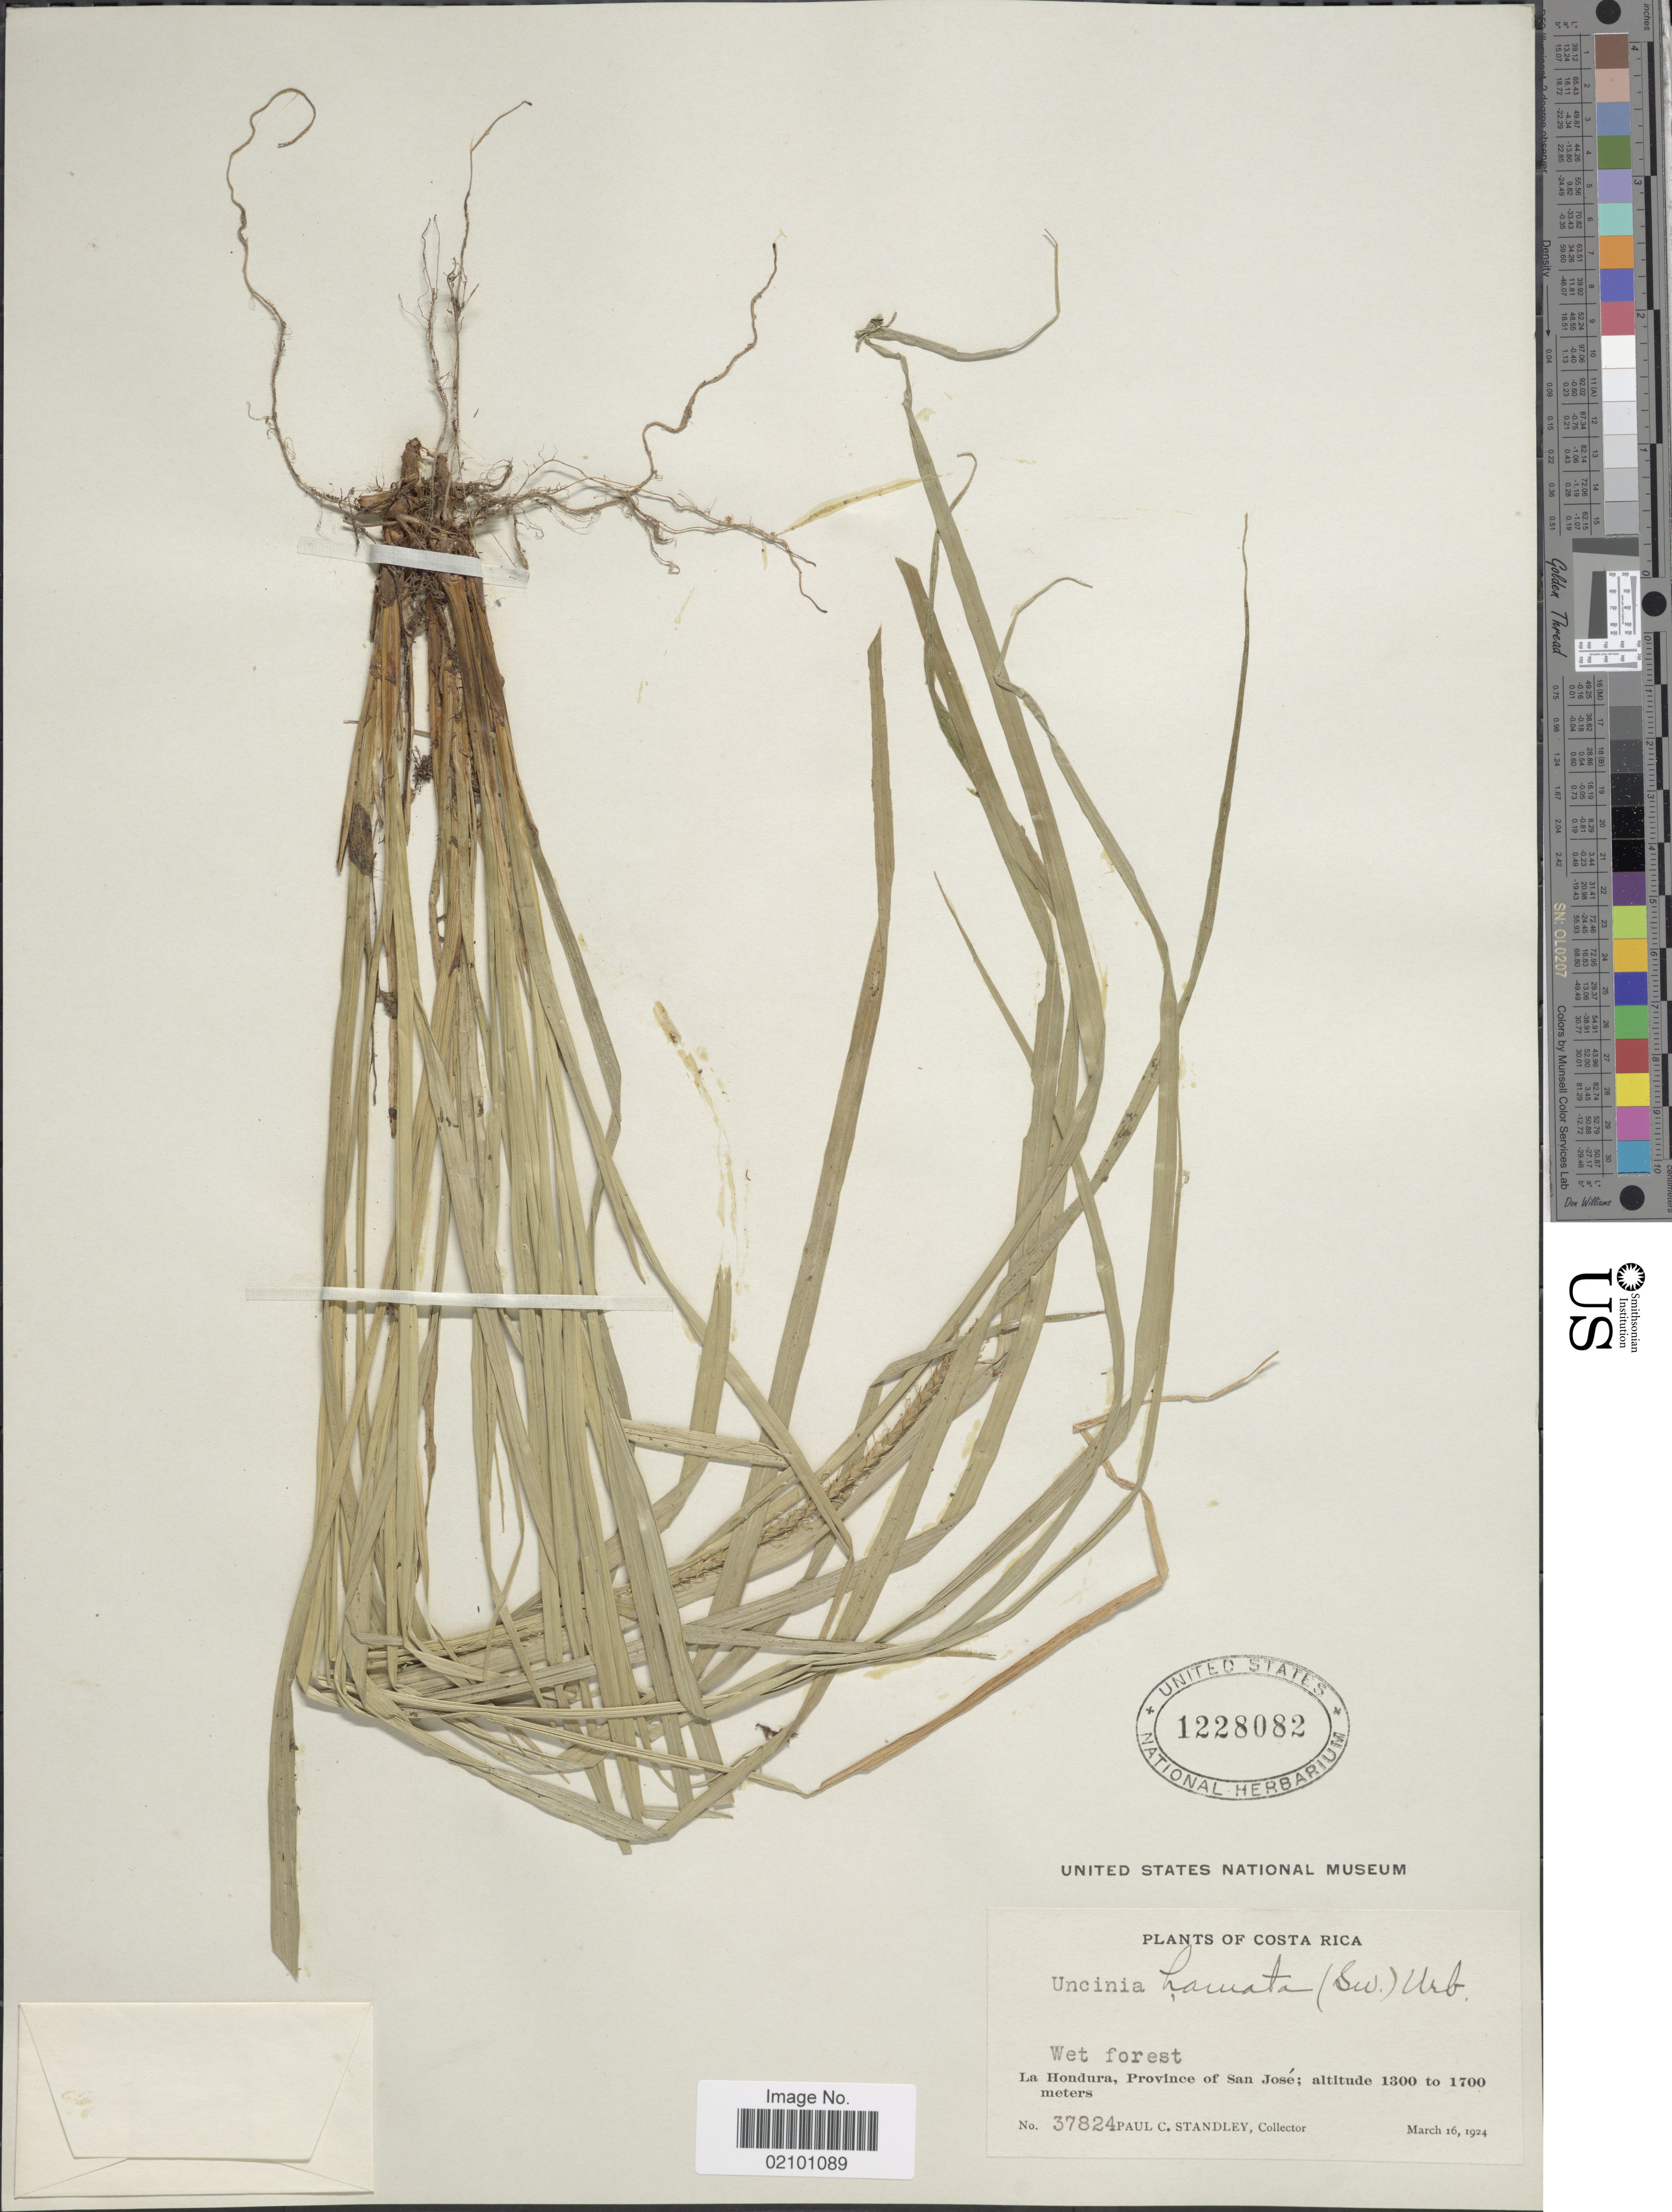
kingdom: Plantae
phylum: Tracheophyta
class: Liliopsida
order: Poales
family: Cyperaceae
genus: Carex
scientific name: Carex hamata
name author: Sw.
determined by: Strong, M. T., (US), Smithsonian Institution - National Museum of Natural History (UNITED STATES)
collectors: P. C. Standley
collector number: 37824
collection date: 1924-03-16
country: Costa Rica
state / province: San José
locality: La Hondura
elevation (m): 1300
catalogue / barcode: US 1228082